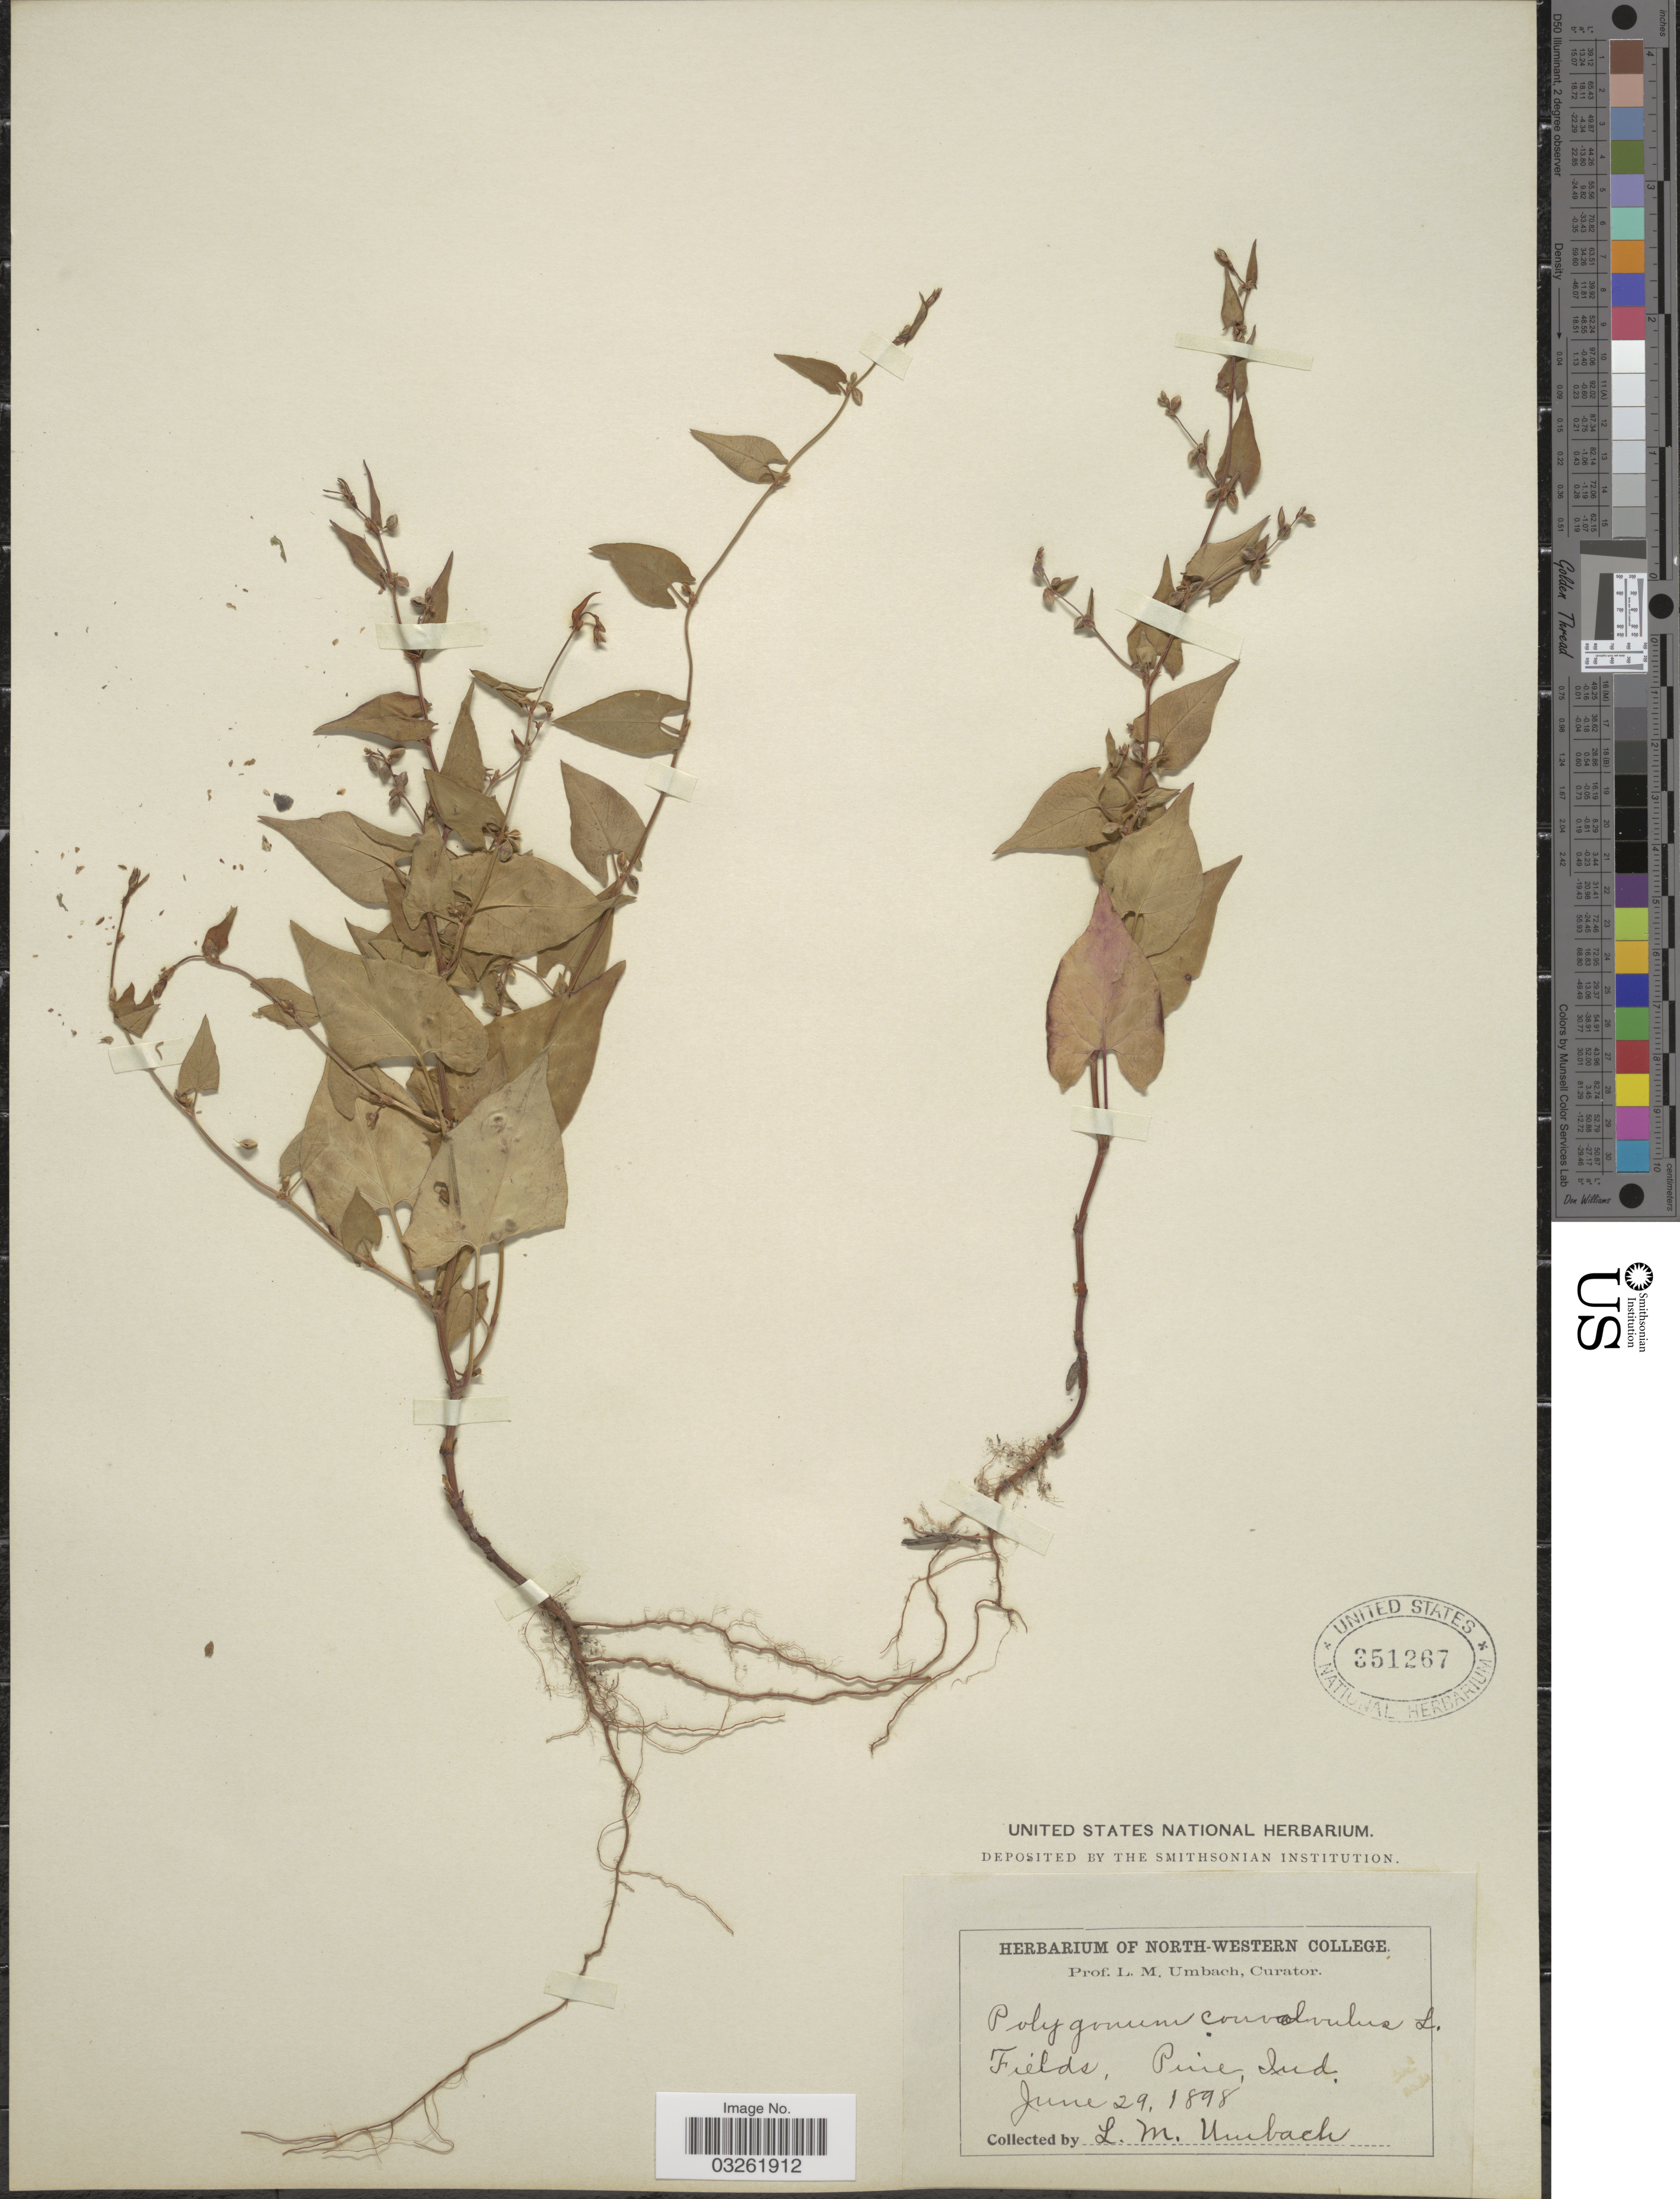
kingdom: Plantae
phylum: Tracheophyta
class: Magnoliopsida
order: Caryophyllales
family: Polygonaceae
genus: Fallopia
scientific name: Fallopia convolvulus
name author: (L.) Á. Löve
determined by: Strong, M. T., (US), Smithsonian Institution - National Museum of Natural History (UNITED STATES)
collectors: L. M. Umbach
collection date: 1898-06-29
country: United States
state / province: Indiana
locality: Fields, Pine, Ind.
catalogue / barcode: US 351267